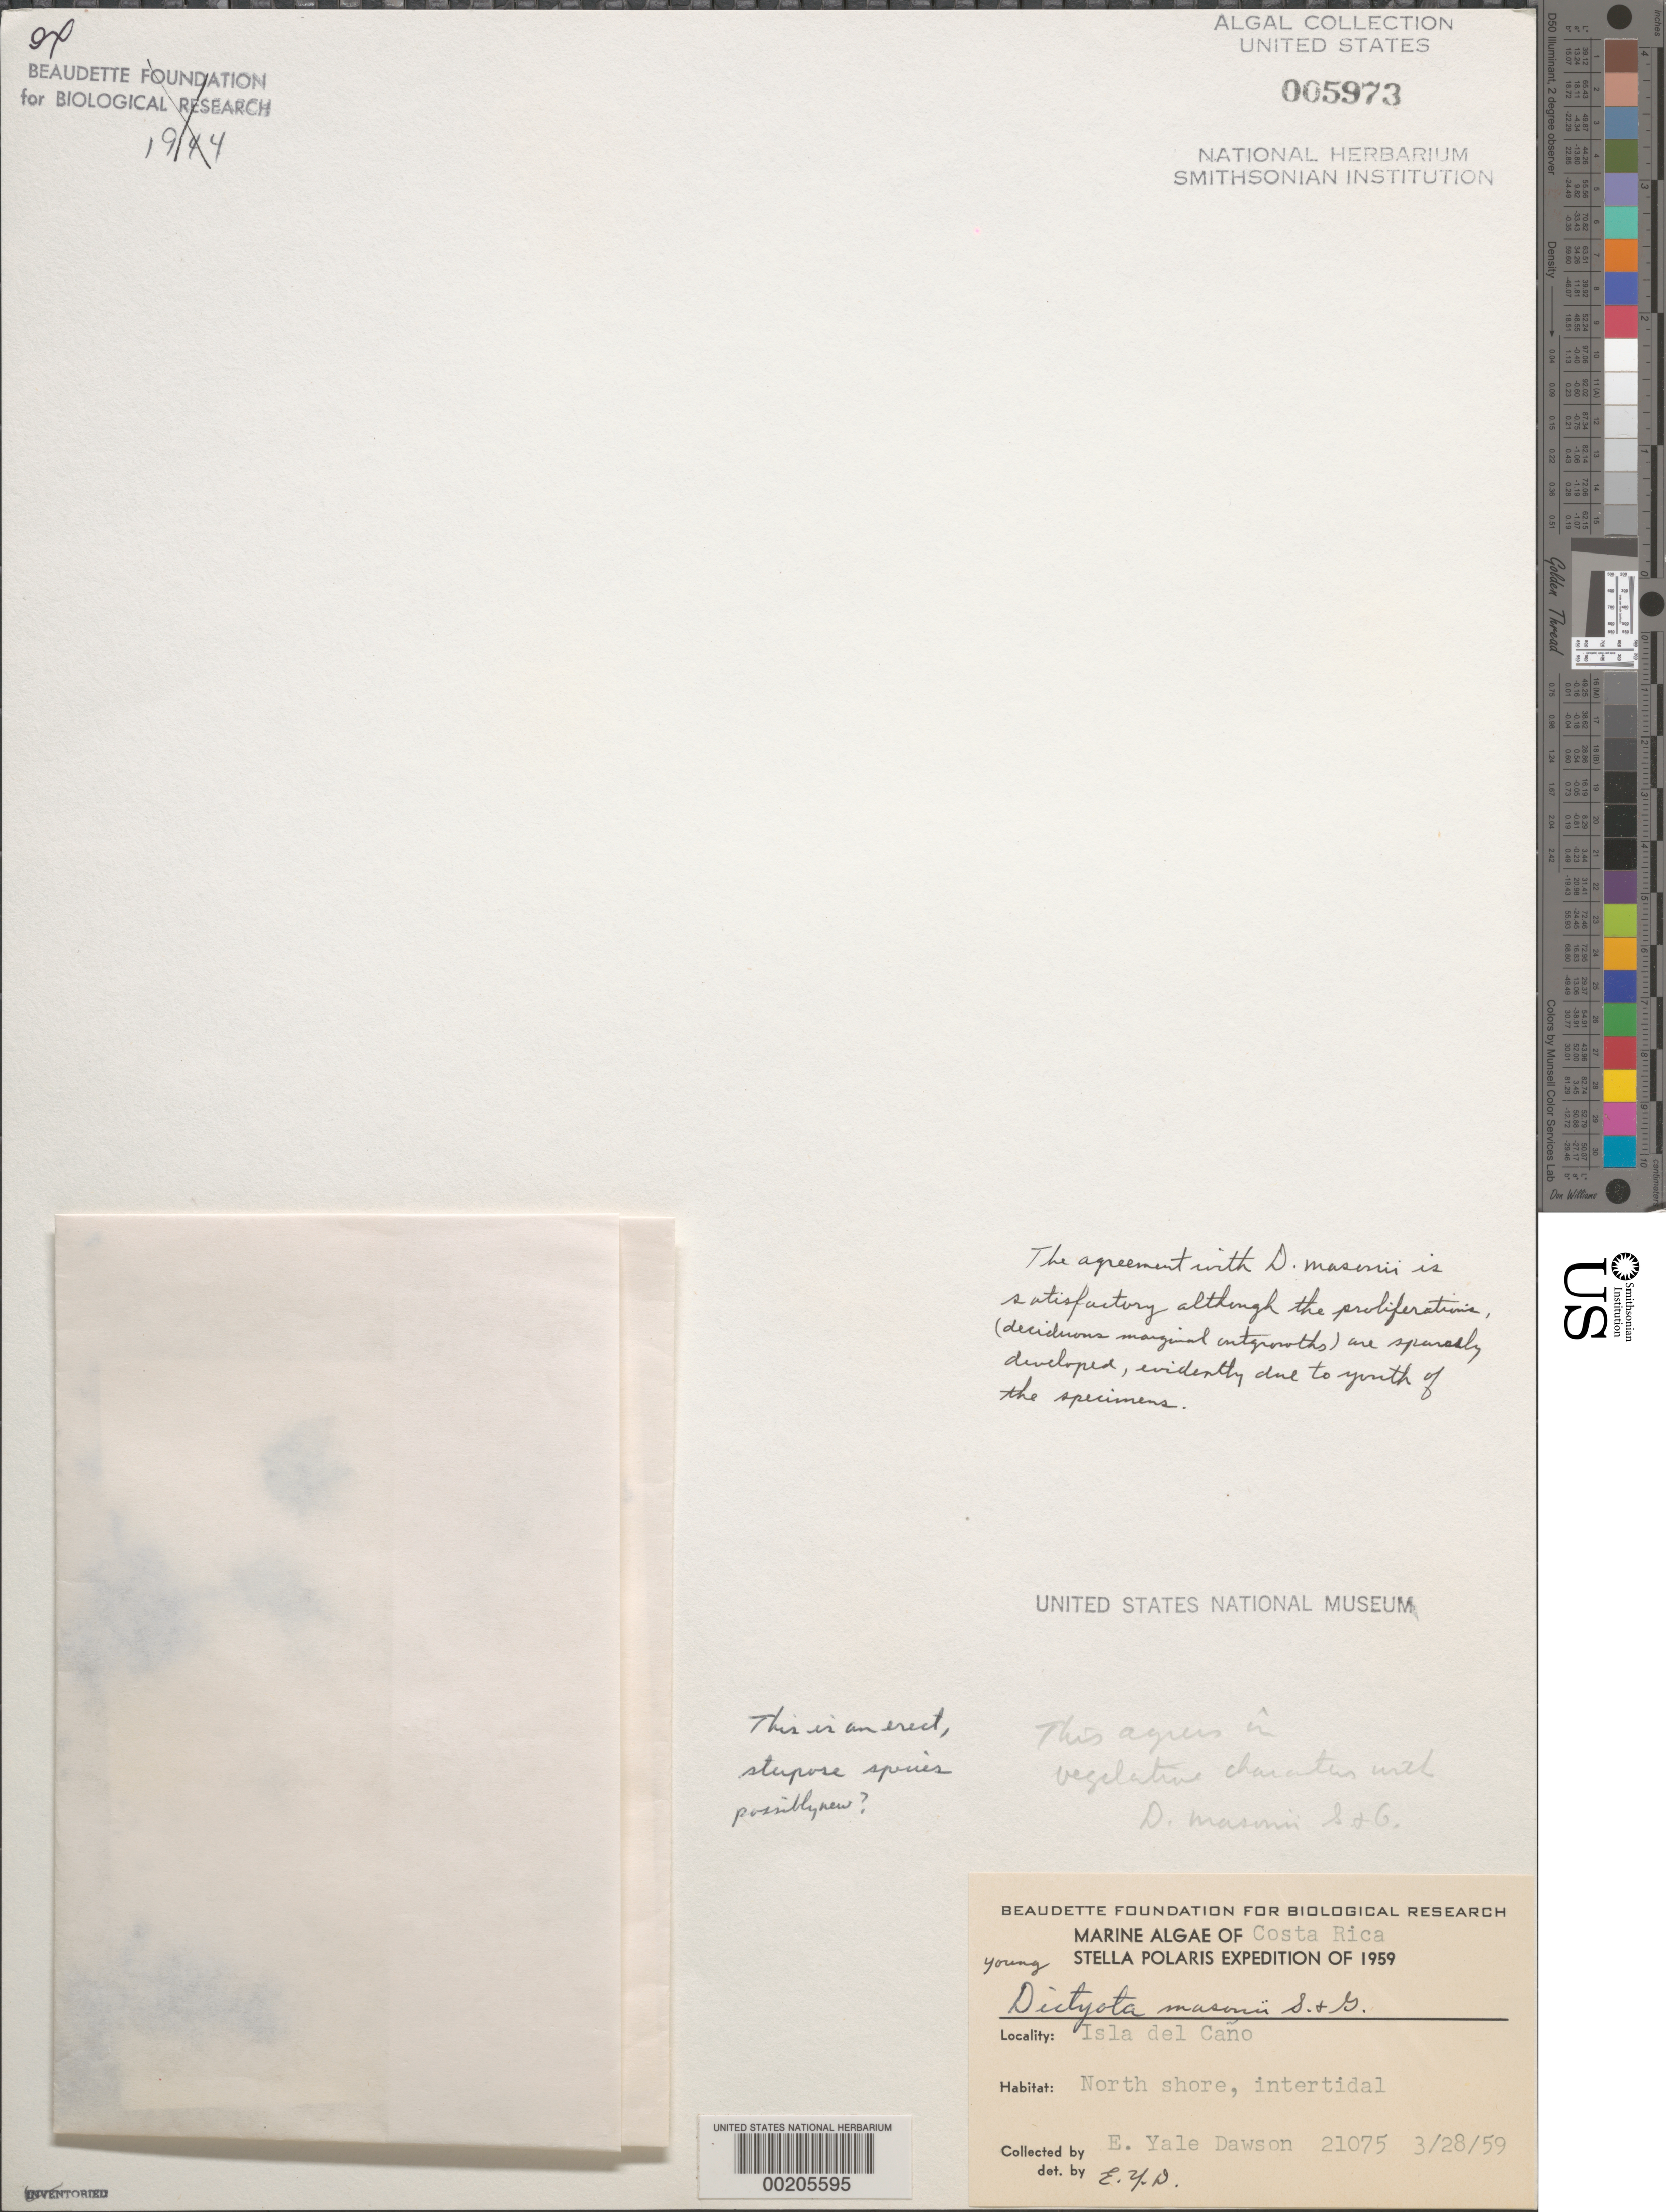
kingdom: Chromista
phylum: Ochrophyta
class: Phaeophyceae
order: Dictyotales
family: Dictyotaceae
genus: Dictyota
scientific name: Dictyota masonii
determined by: Dawson, E. Y.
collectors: E. Y. Dawson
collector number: EYD 21075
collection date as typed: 28 Mar 1959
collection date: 1959-03-28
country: Costa Rica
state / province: Puntarenas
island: Isla del Cano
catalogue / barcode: US 5973